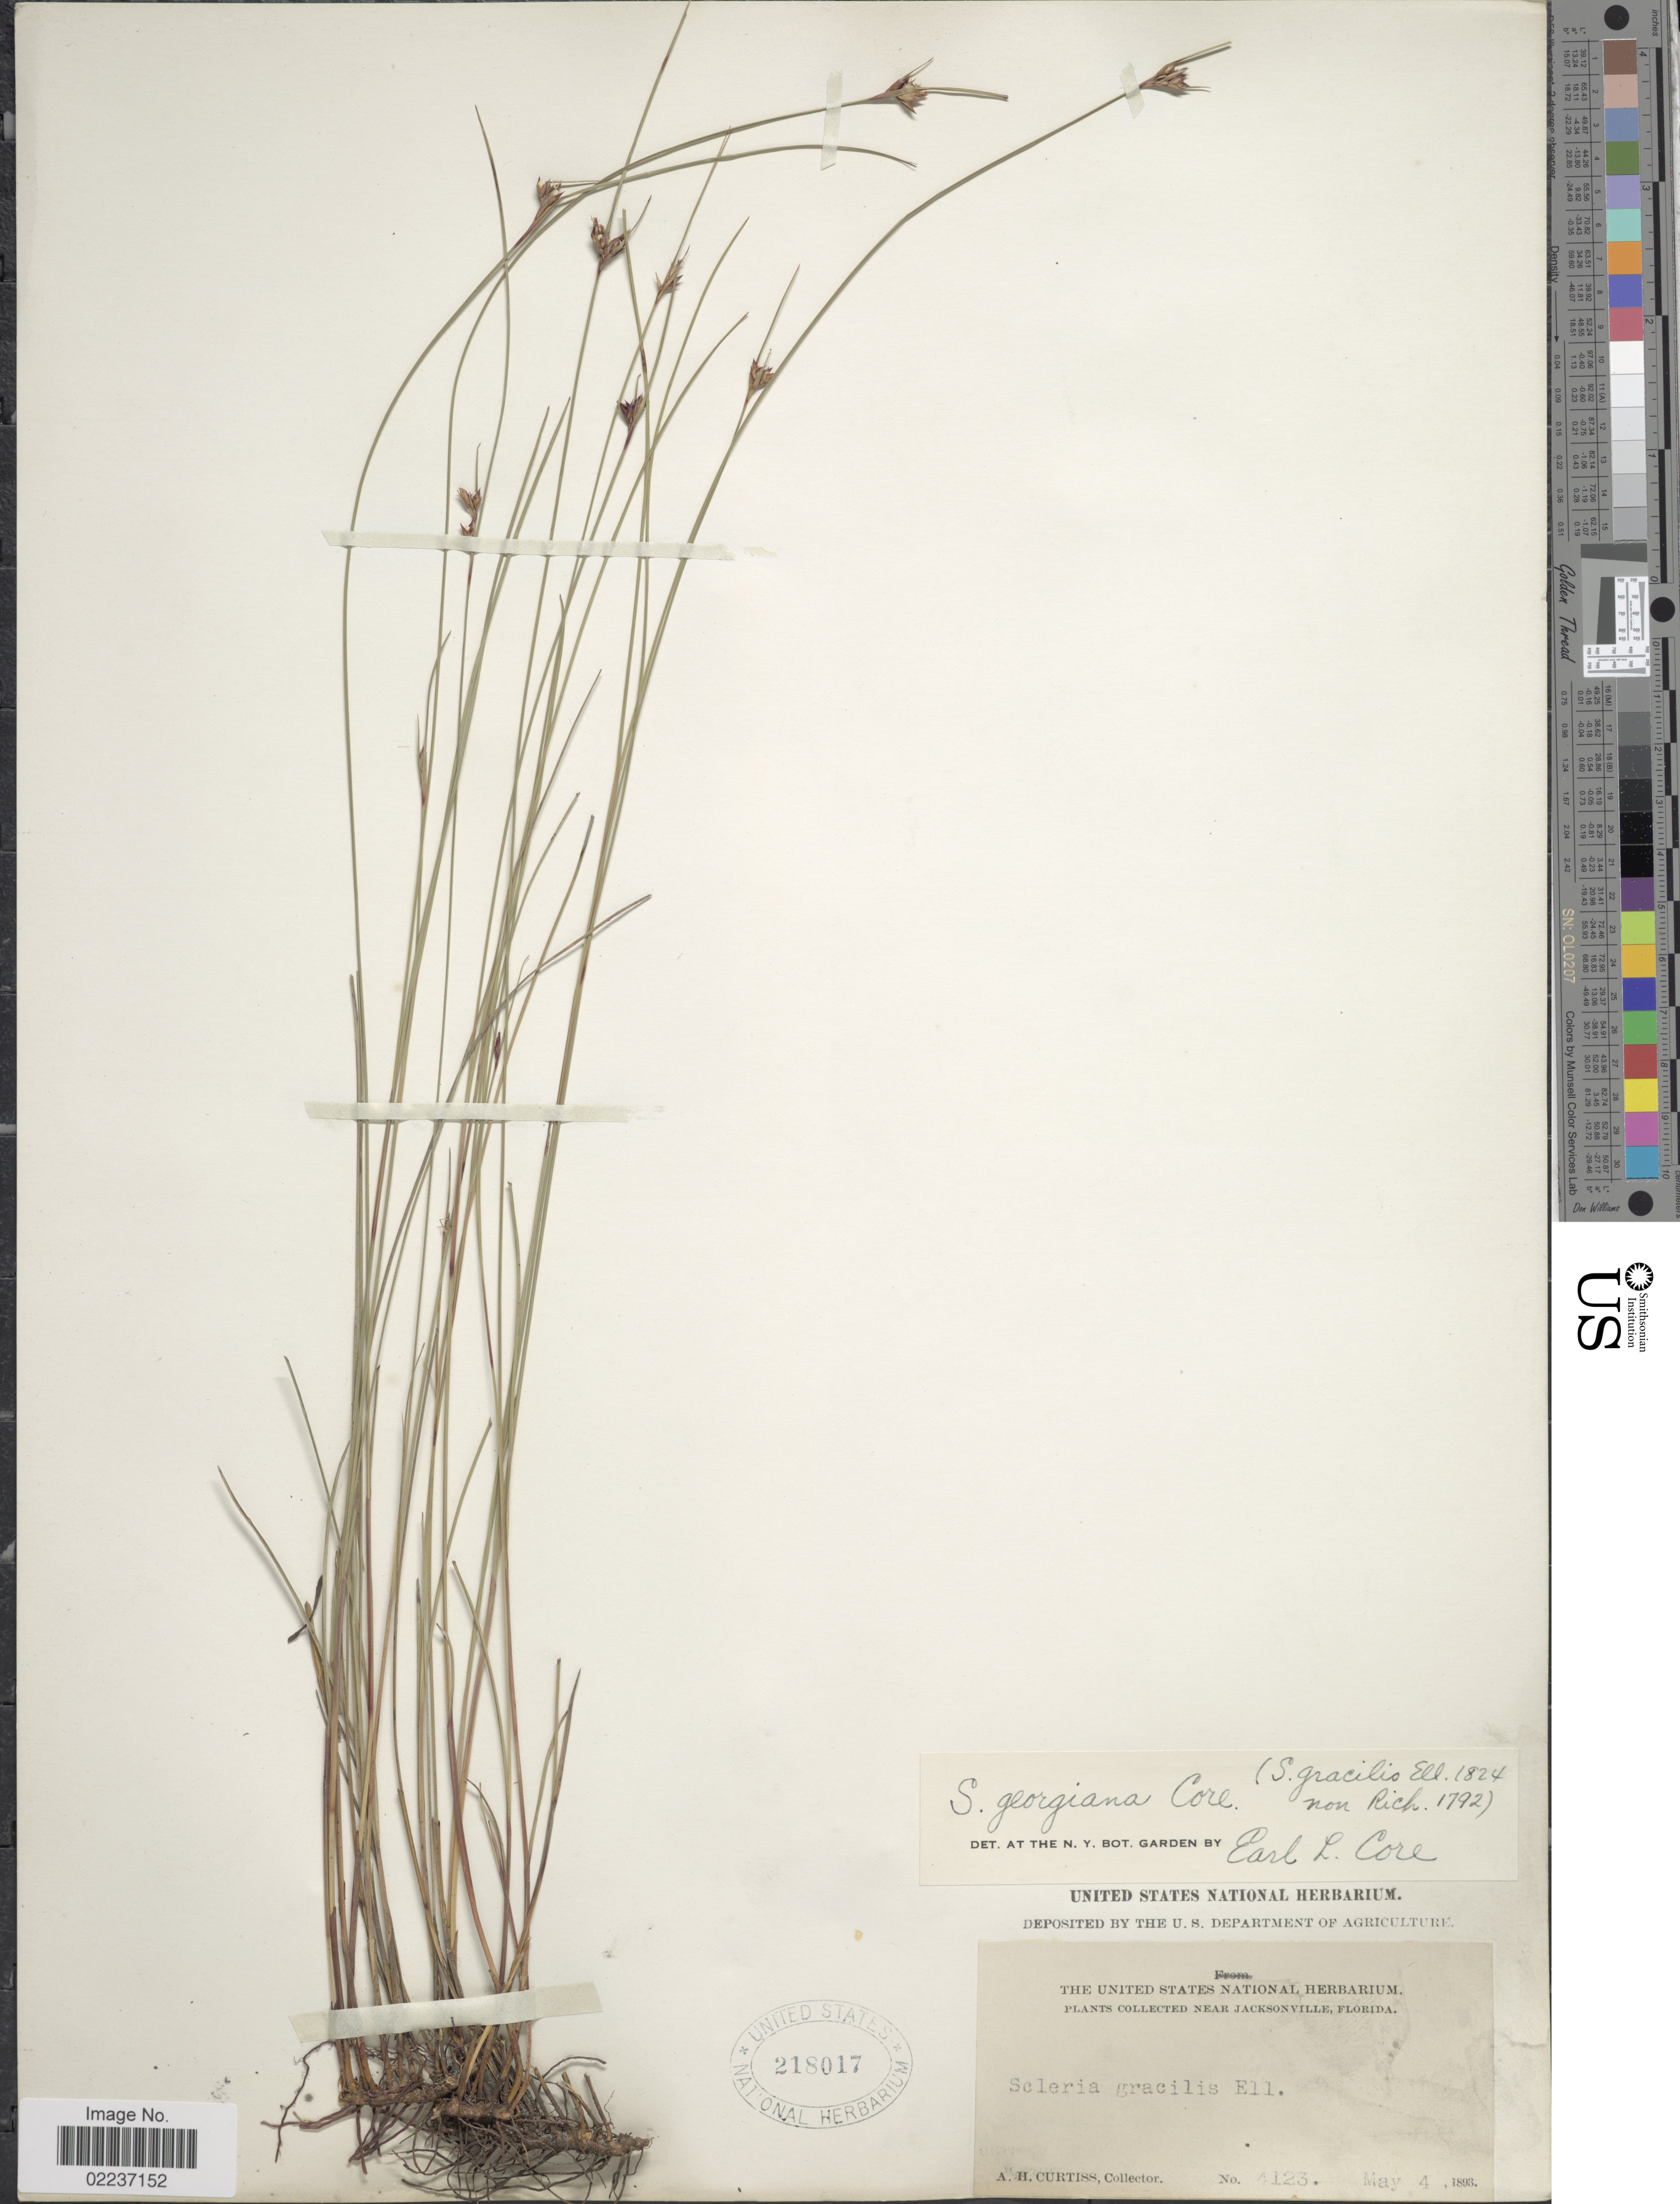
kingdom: Plantae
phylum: Tracheophyta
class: Liliopsida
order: Poales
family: Cyperaceae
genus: Scleria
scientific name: Scleria georgiana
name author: Core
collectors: A. H. Curtiss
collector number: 4123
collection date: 1893-05-04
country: United States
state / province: Florida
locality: Near Jacksonville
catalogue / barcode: US 218017